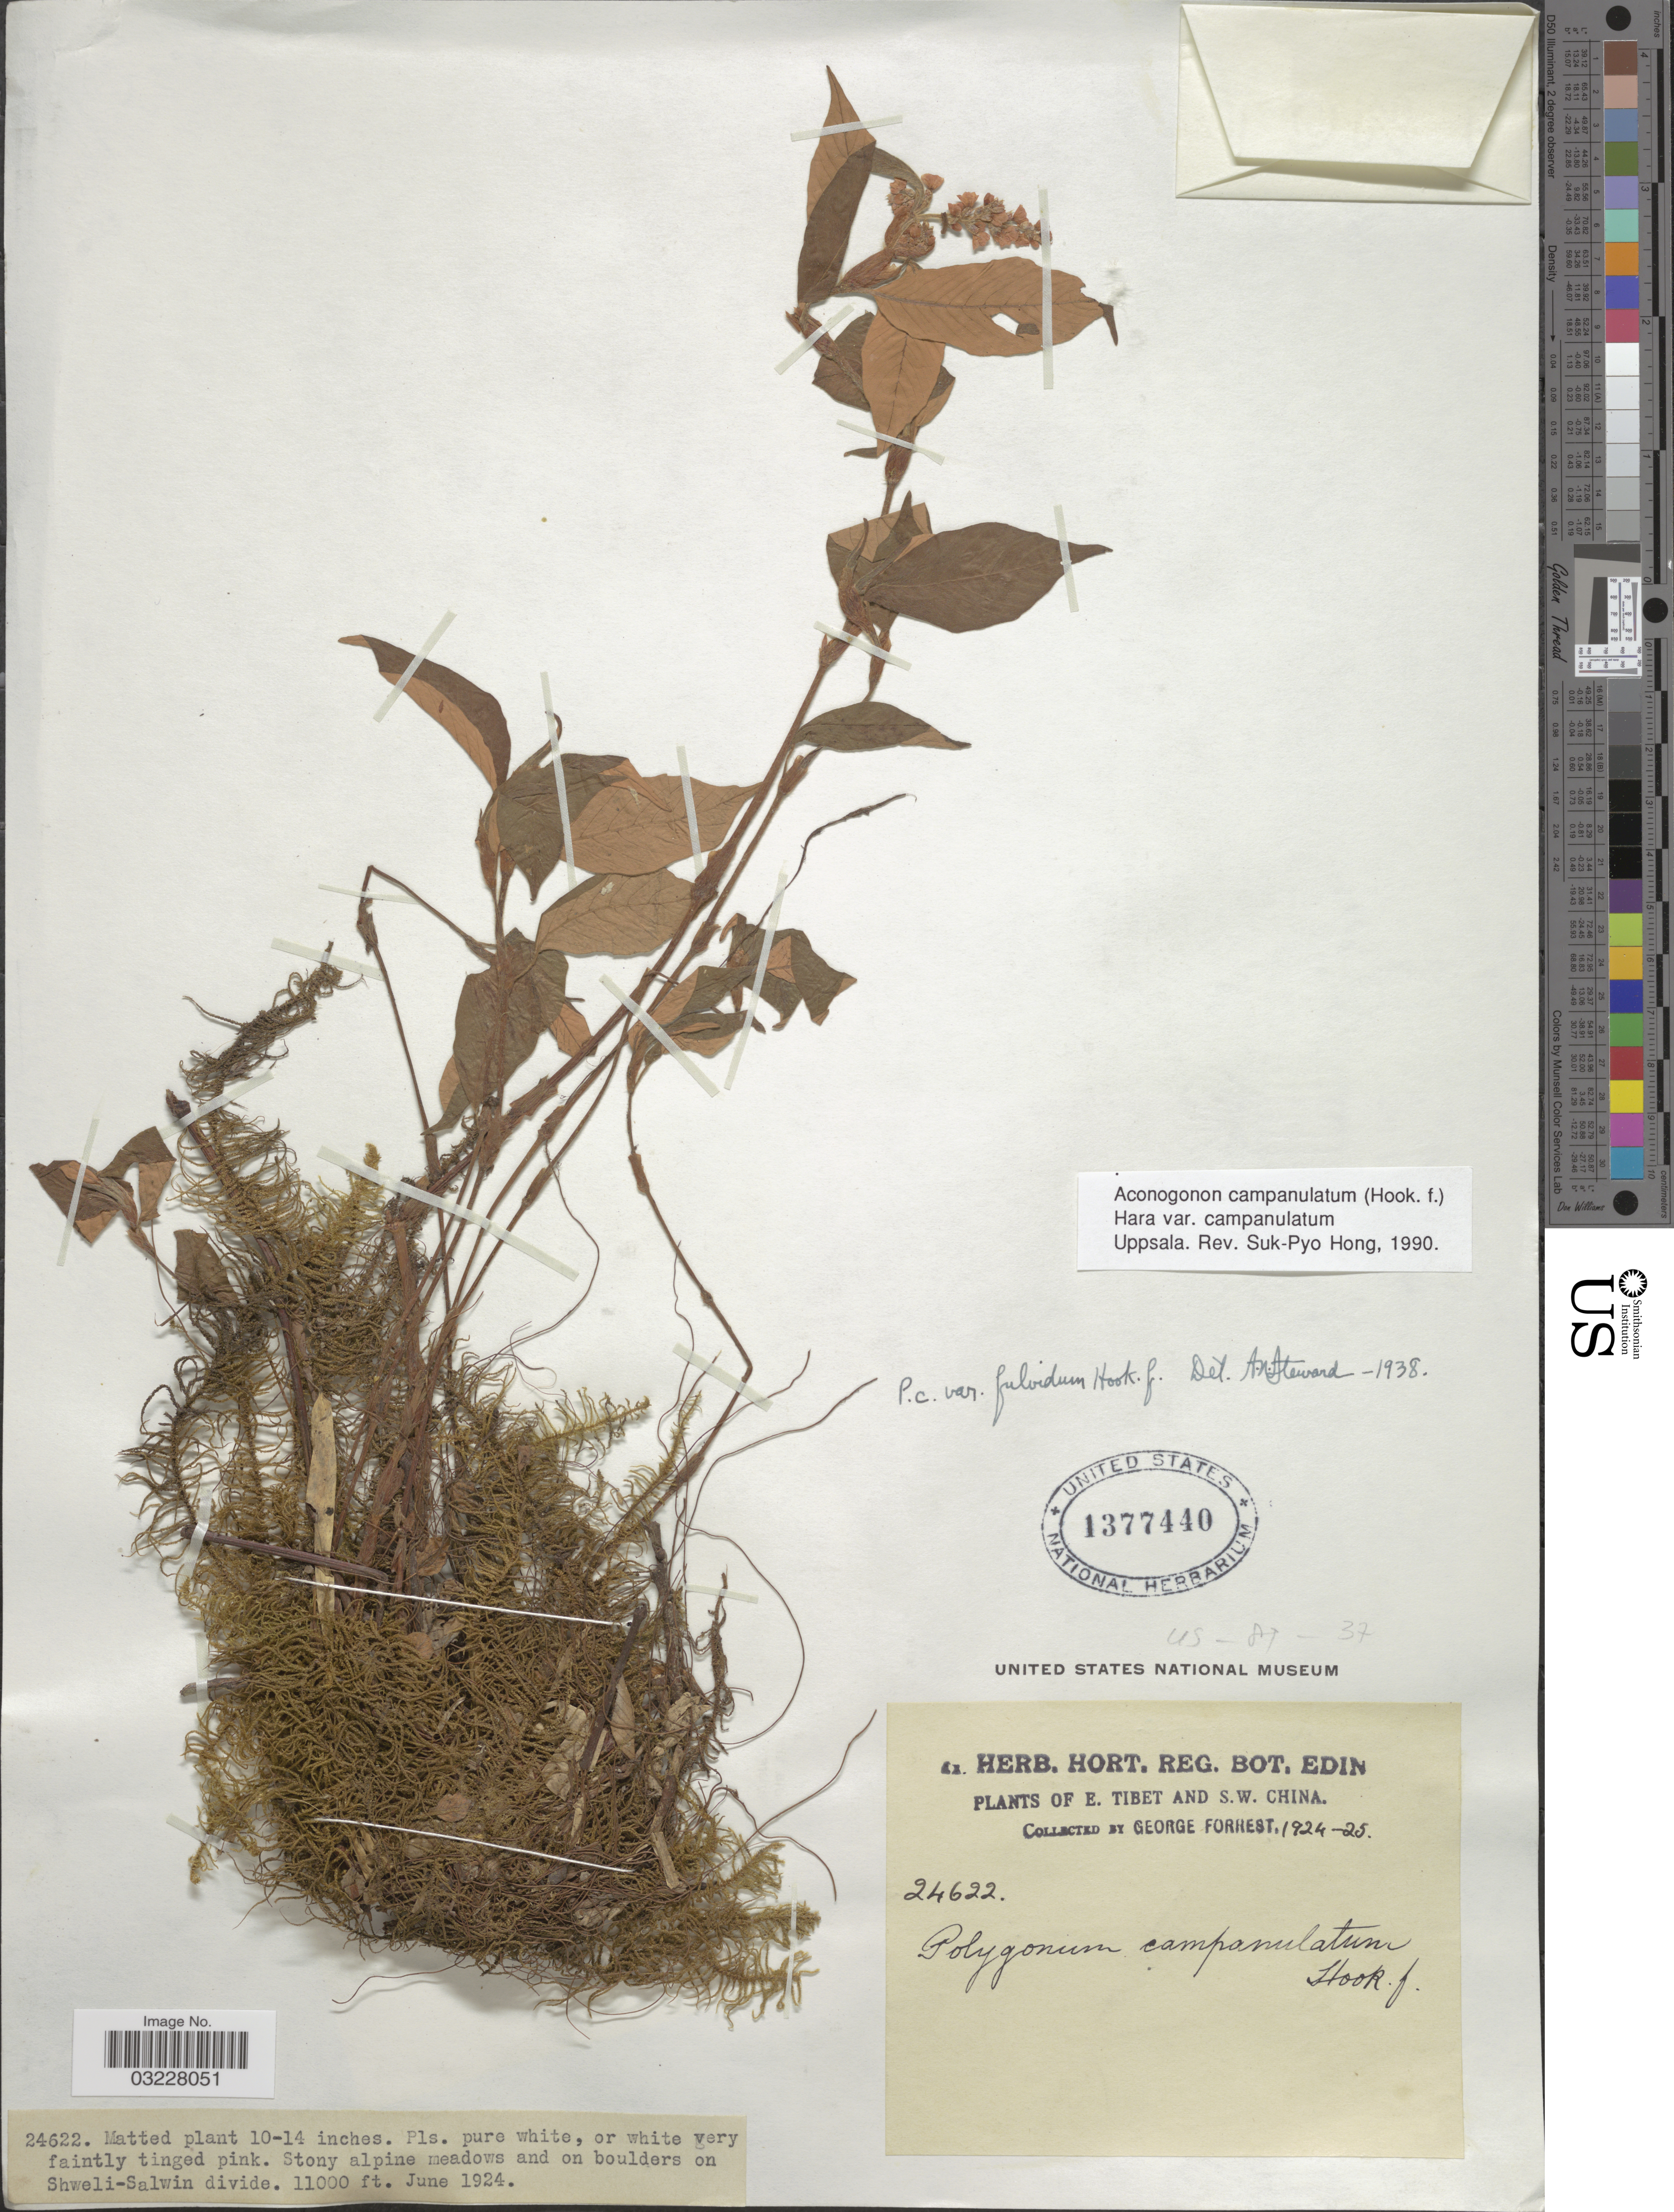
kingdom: Plantae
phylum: Tracheophyta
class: Magnoliopsida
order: Caryophyllales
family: Polygonaceae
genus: Koenigia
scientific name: Koenigia campanulata var. campanulata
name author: (Hook. f.) T.M. Schust. & Reveal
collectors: G. Forrest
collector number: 24622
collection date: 1924-06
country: China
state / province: Xizang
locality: E. Tibet and S.W. China. Stony alpine meadows and on boulders on Shweli-Salwin divide.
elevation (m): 3353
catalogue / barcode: US 1377440